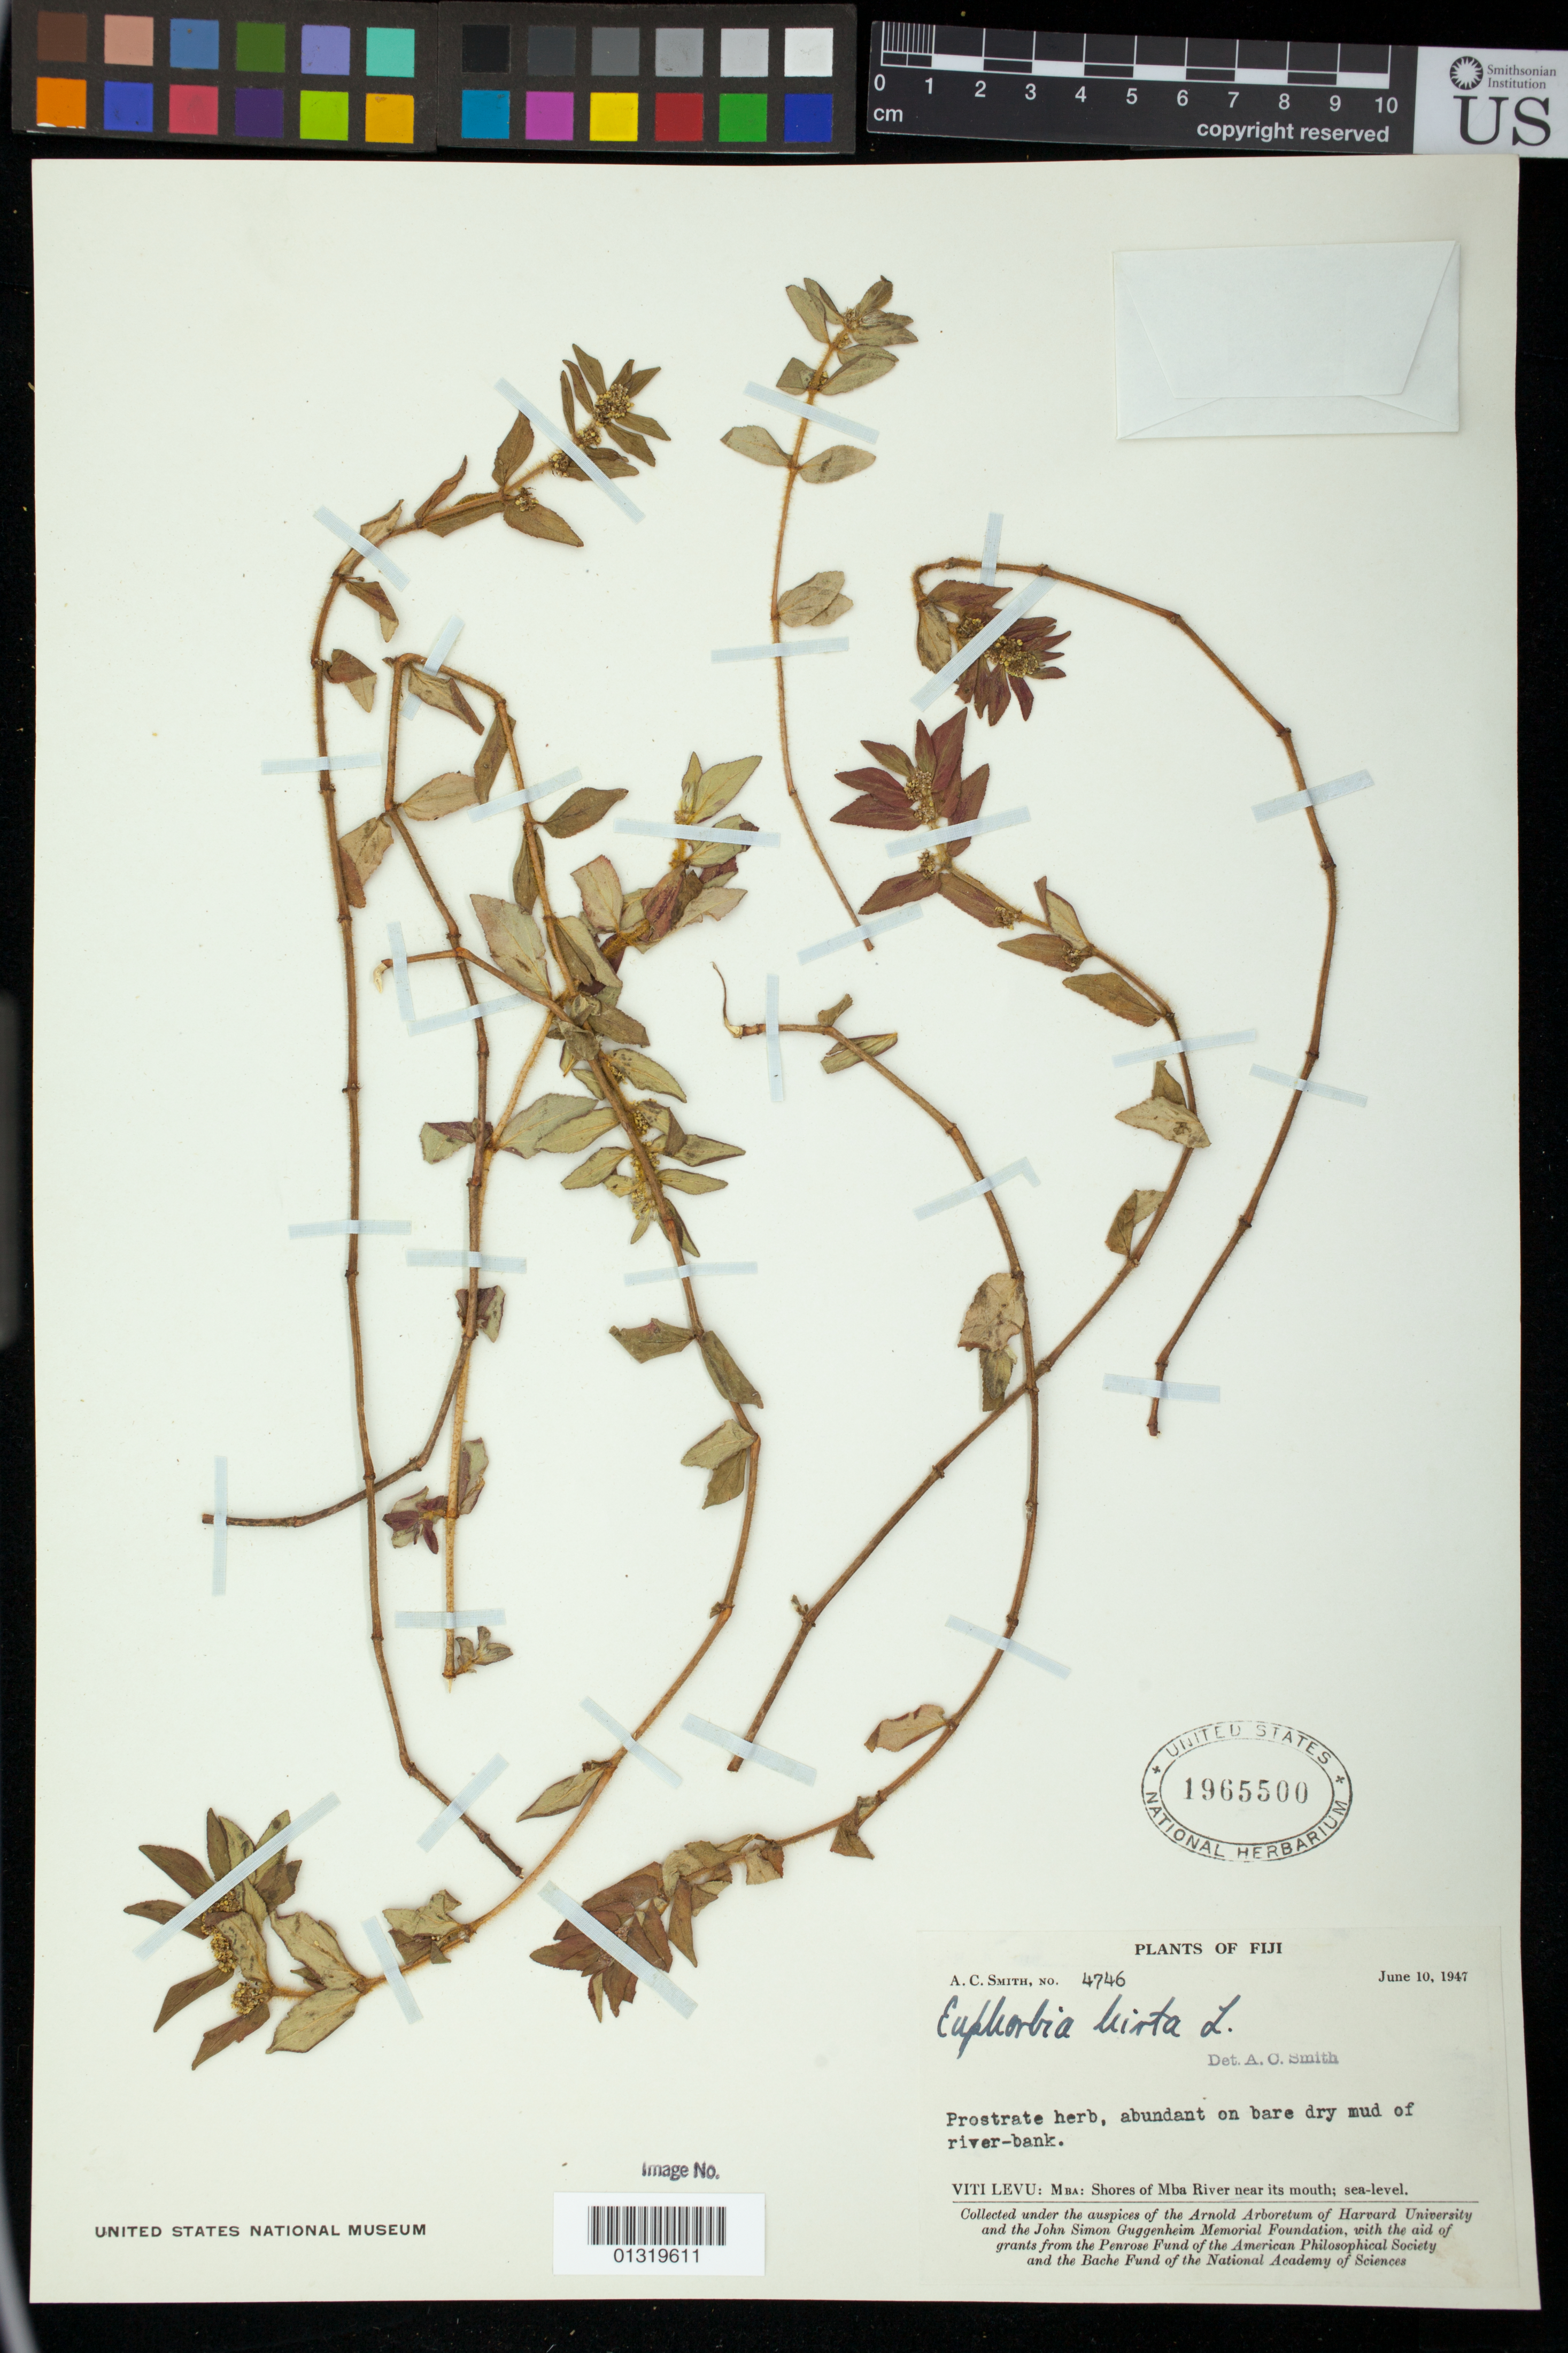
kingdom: Plantae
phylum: Tracheophyta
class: Magnoliopsida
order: Malpighiales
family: Euphorbiaceae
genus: Euphorbia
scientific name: Euphorbia hirta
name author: L.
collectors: A. C. Smith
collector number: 4746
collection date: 1947-06-10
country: Fiji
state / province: Western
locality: Viti Levu: Mba: Shores of Mba River near its mouth.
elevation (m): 0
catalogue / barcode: US 1965500